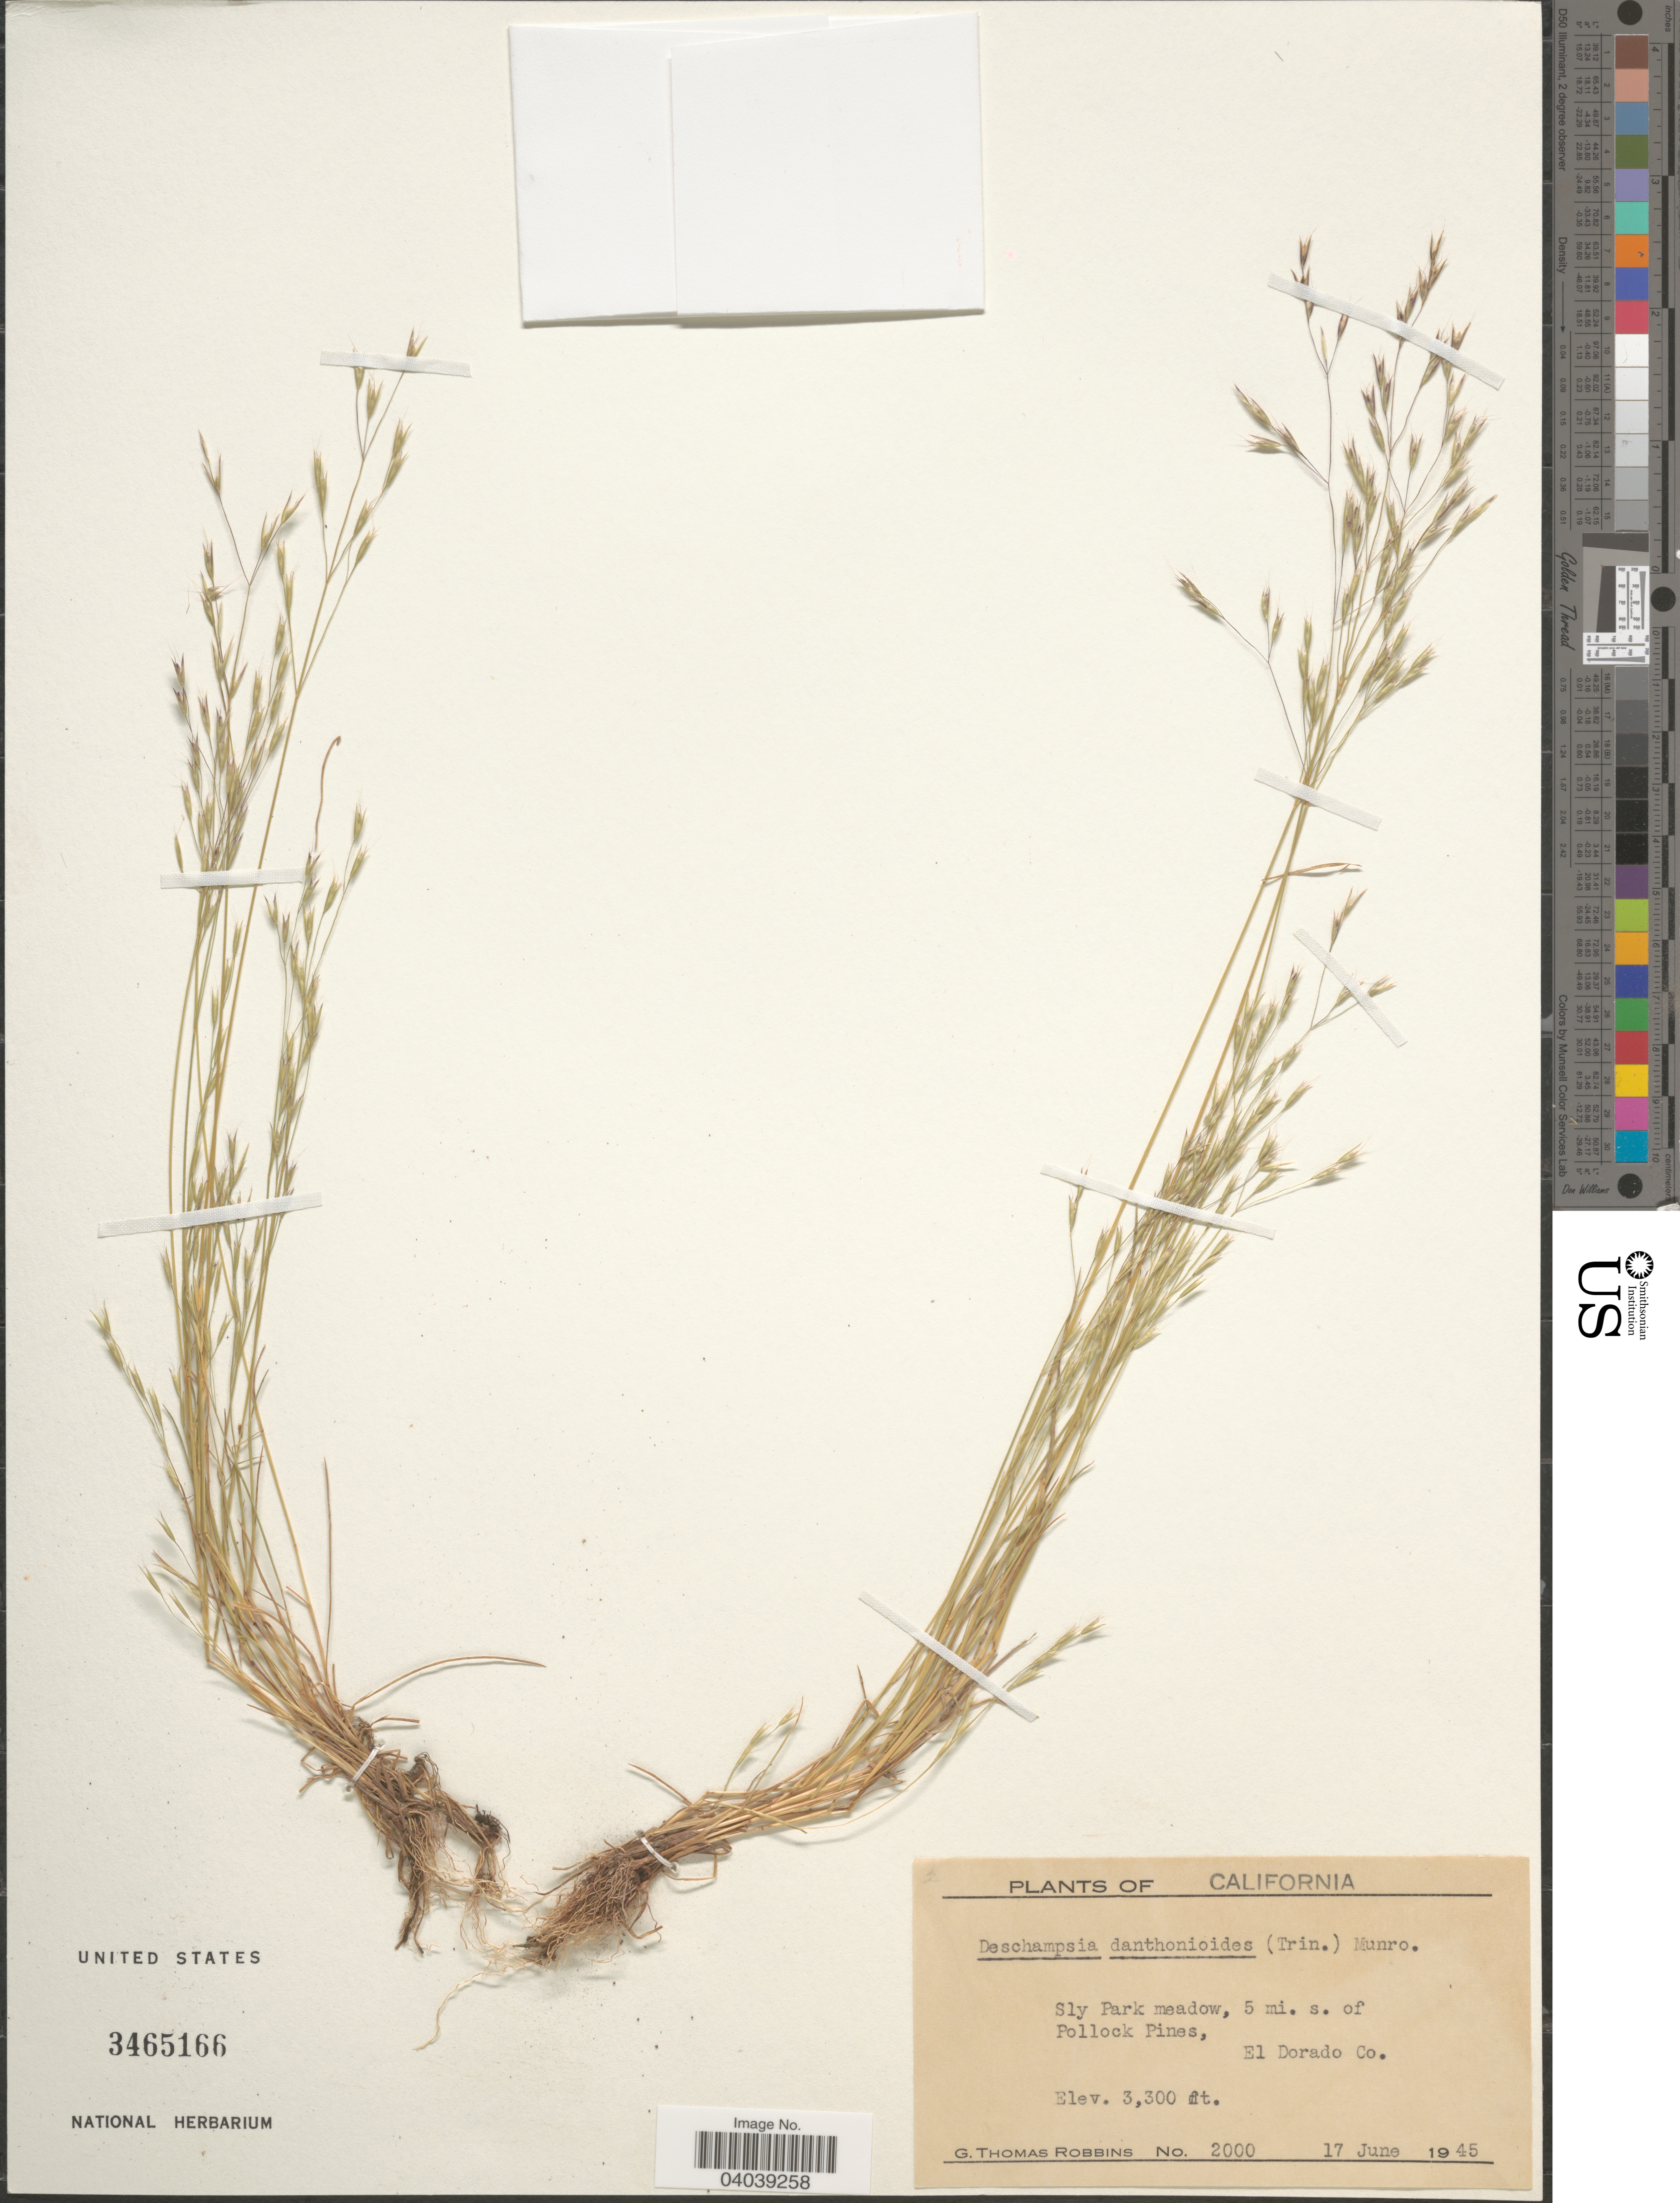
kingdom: Plantae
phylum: Tracheophyta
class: Liliopsida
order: Poales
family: Poaceae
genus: Deschampsia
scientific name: Deschampsia danthonioides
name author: (Trin.) Munro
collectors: G. T. Robbins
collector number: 2000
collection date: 1945-06-17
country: United States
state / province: California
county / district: El Dorado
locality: Sly Park meadow, 5 mi. s. of Pollock Pines, El Dorado Co.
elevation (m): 1006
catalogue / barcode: US 3465166